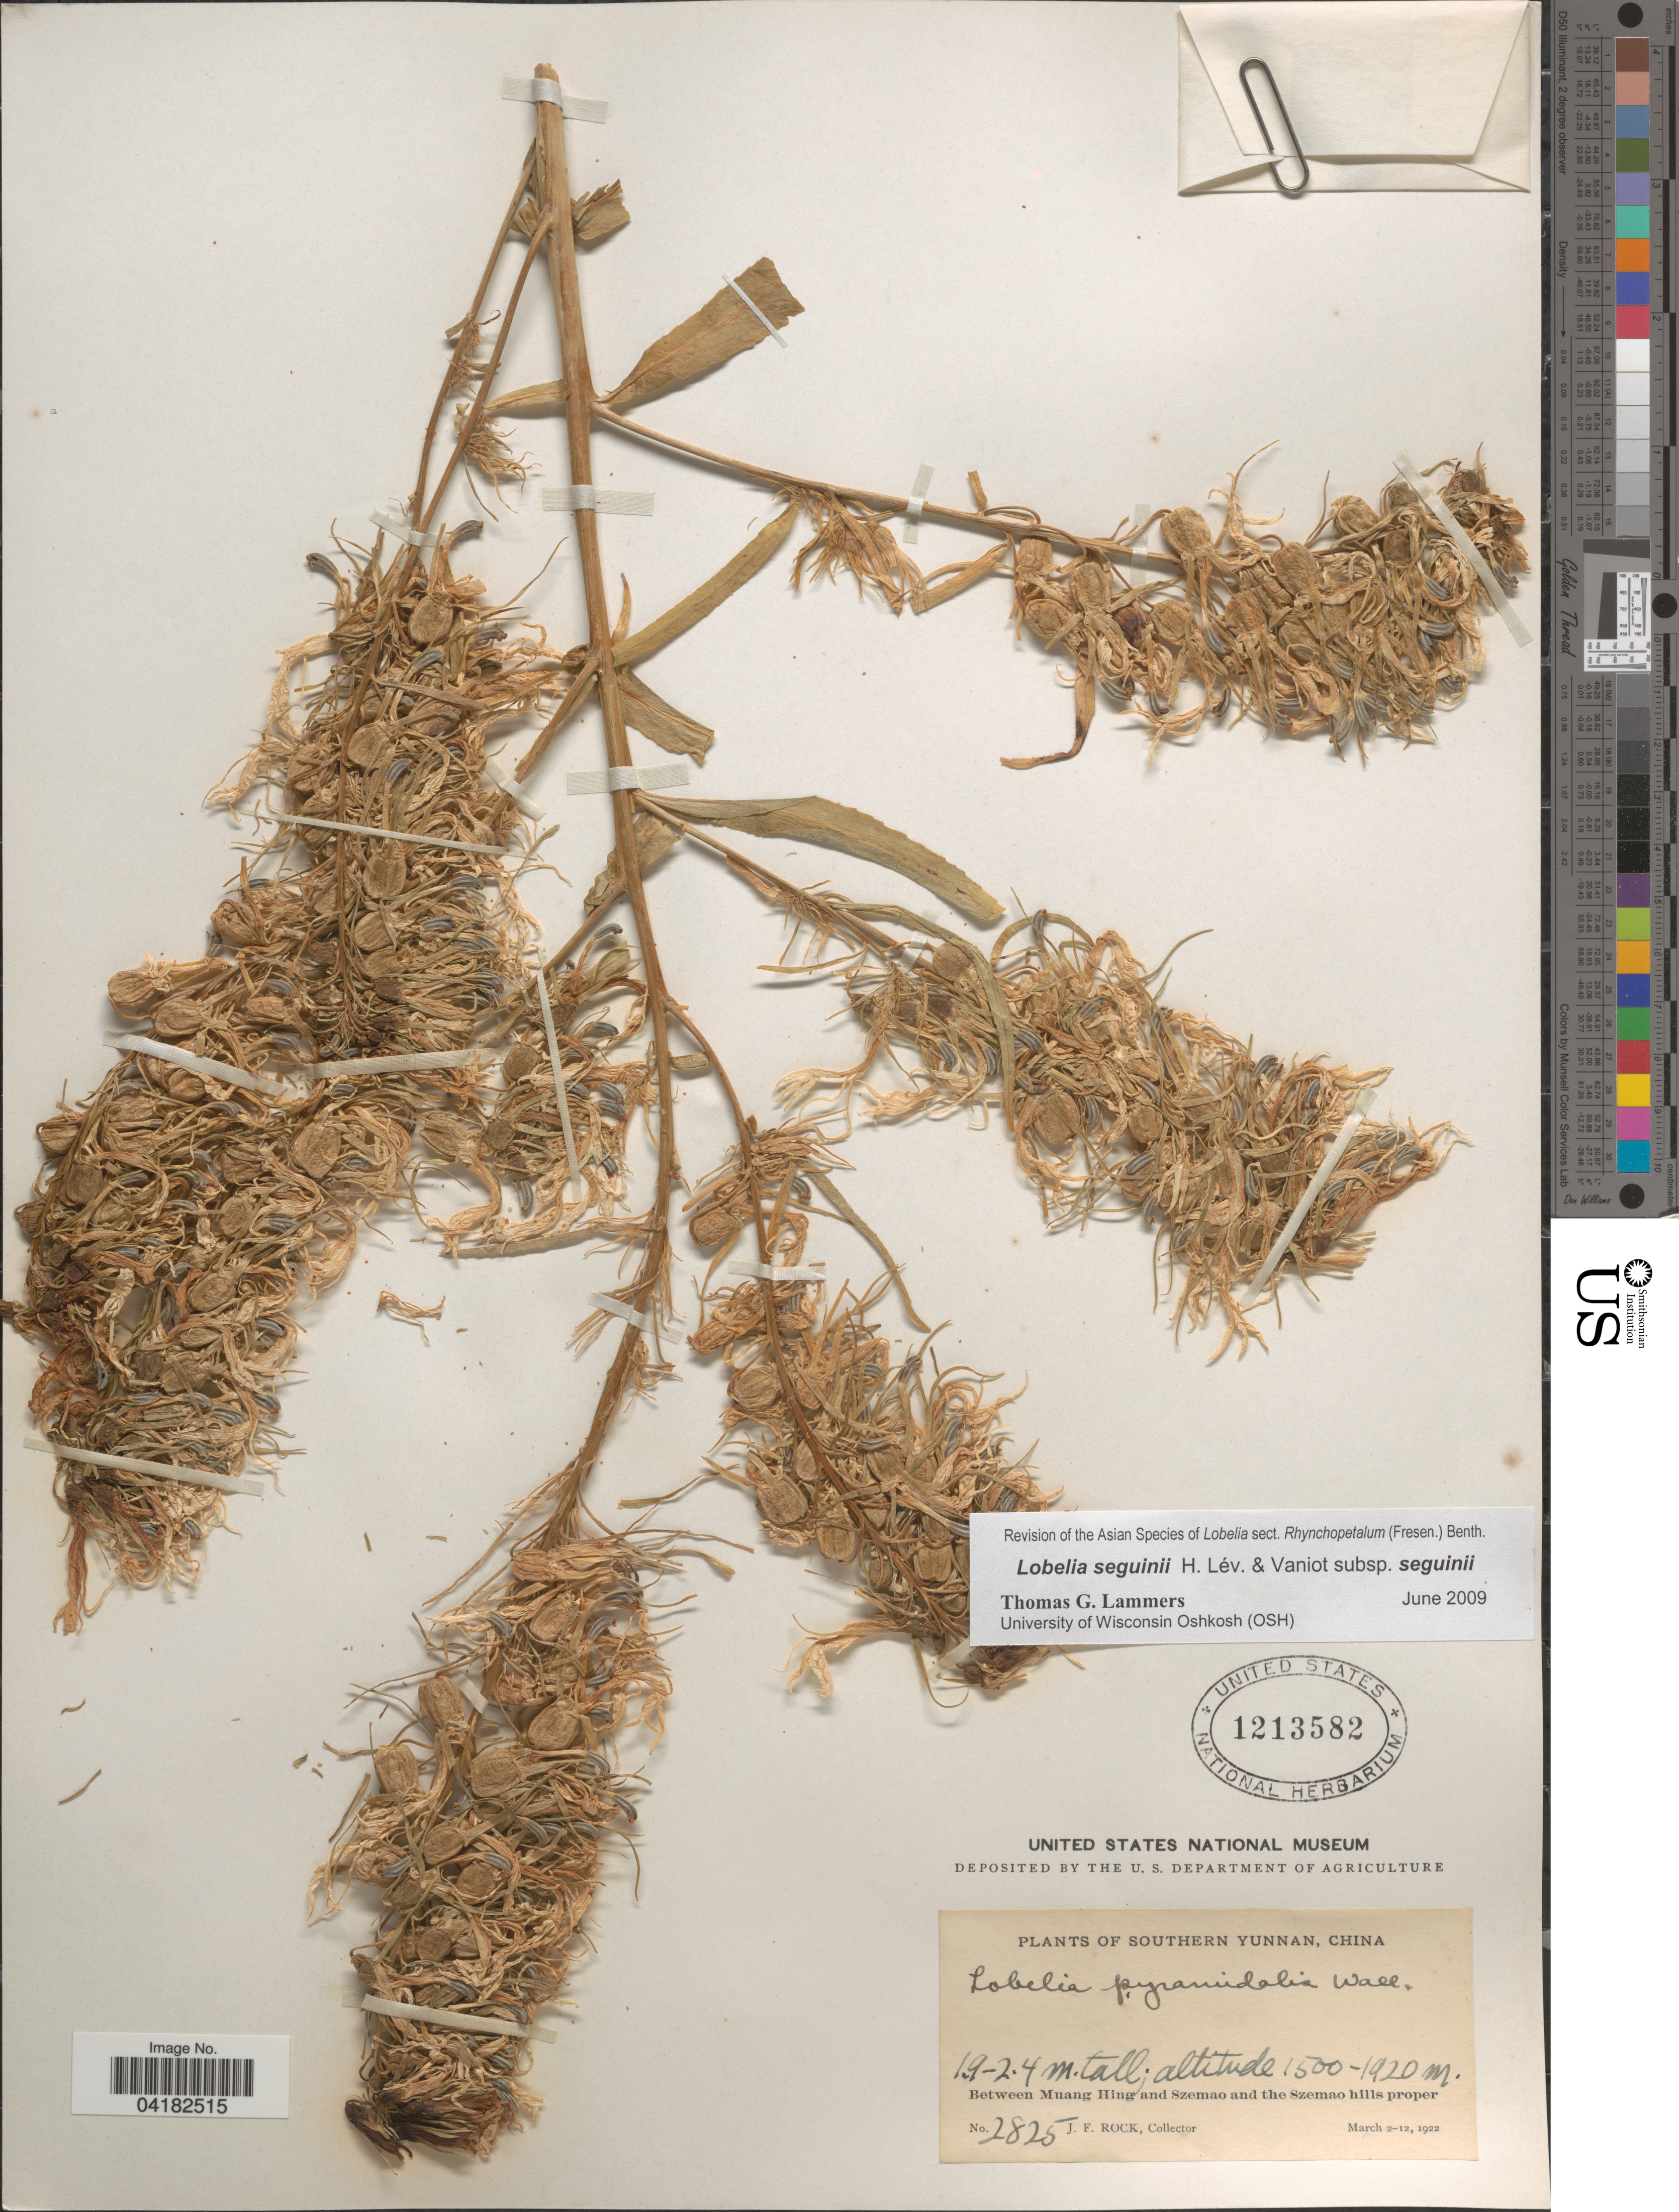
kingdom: Plantae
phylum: Tracheophyta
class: Magnoliopsida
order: Asterales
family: Campanulaceae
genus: Lobelia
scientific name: Lobelia seguinii subsp. seguinii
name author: H. Lév. & Vaniot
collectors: J. Rock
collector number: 2825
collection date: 1922-03-02/1922-03-12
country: China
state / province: Yunnan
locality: Southern Yunnan. Between Muang Hing and Szemao and the Szemao hills proper.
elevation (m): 1500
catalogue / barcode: US 1213582